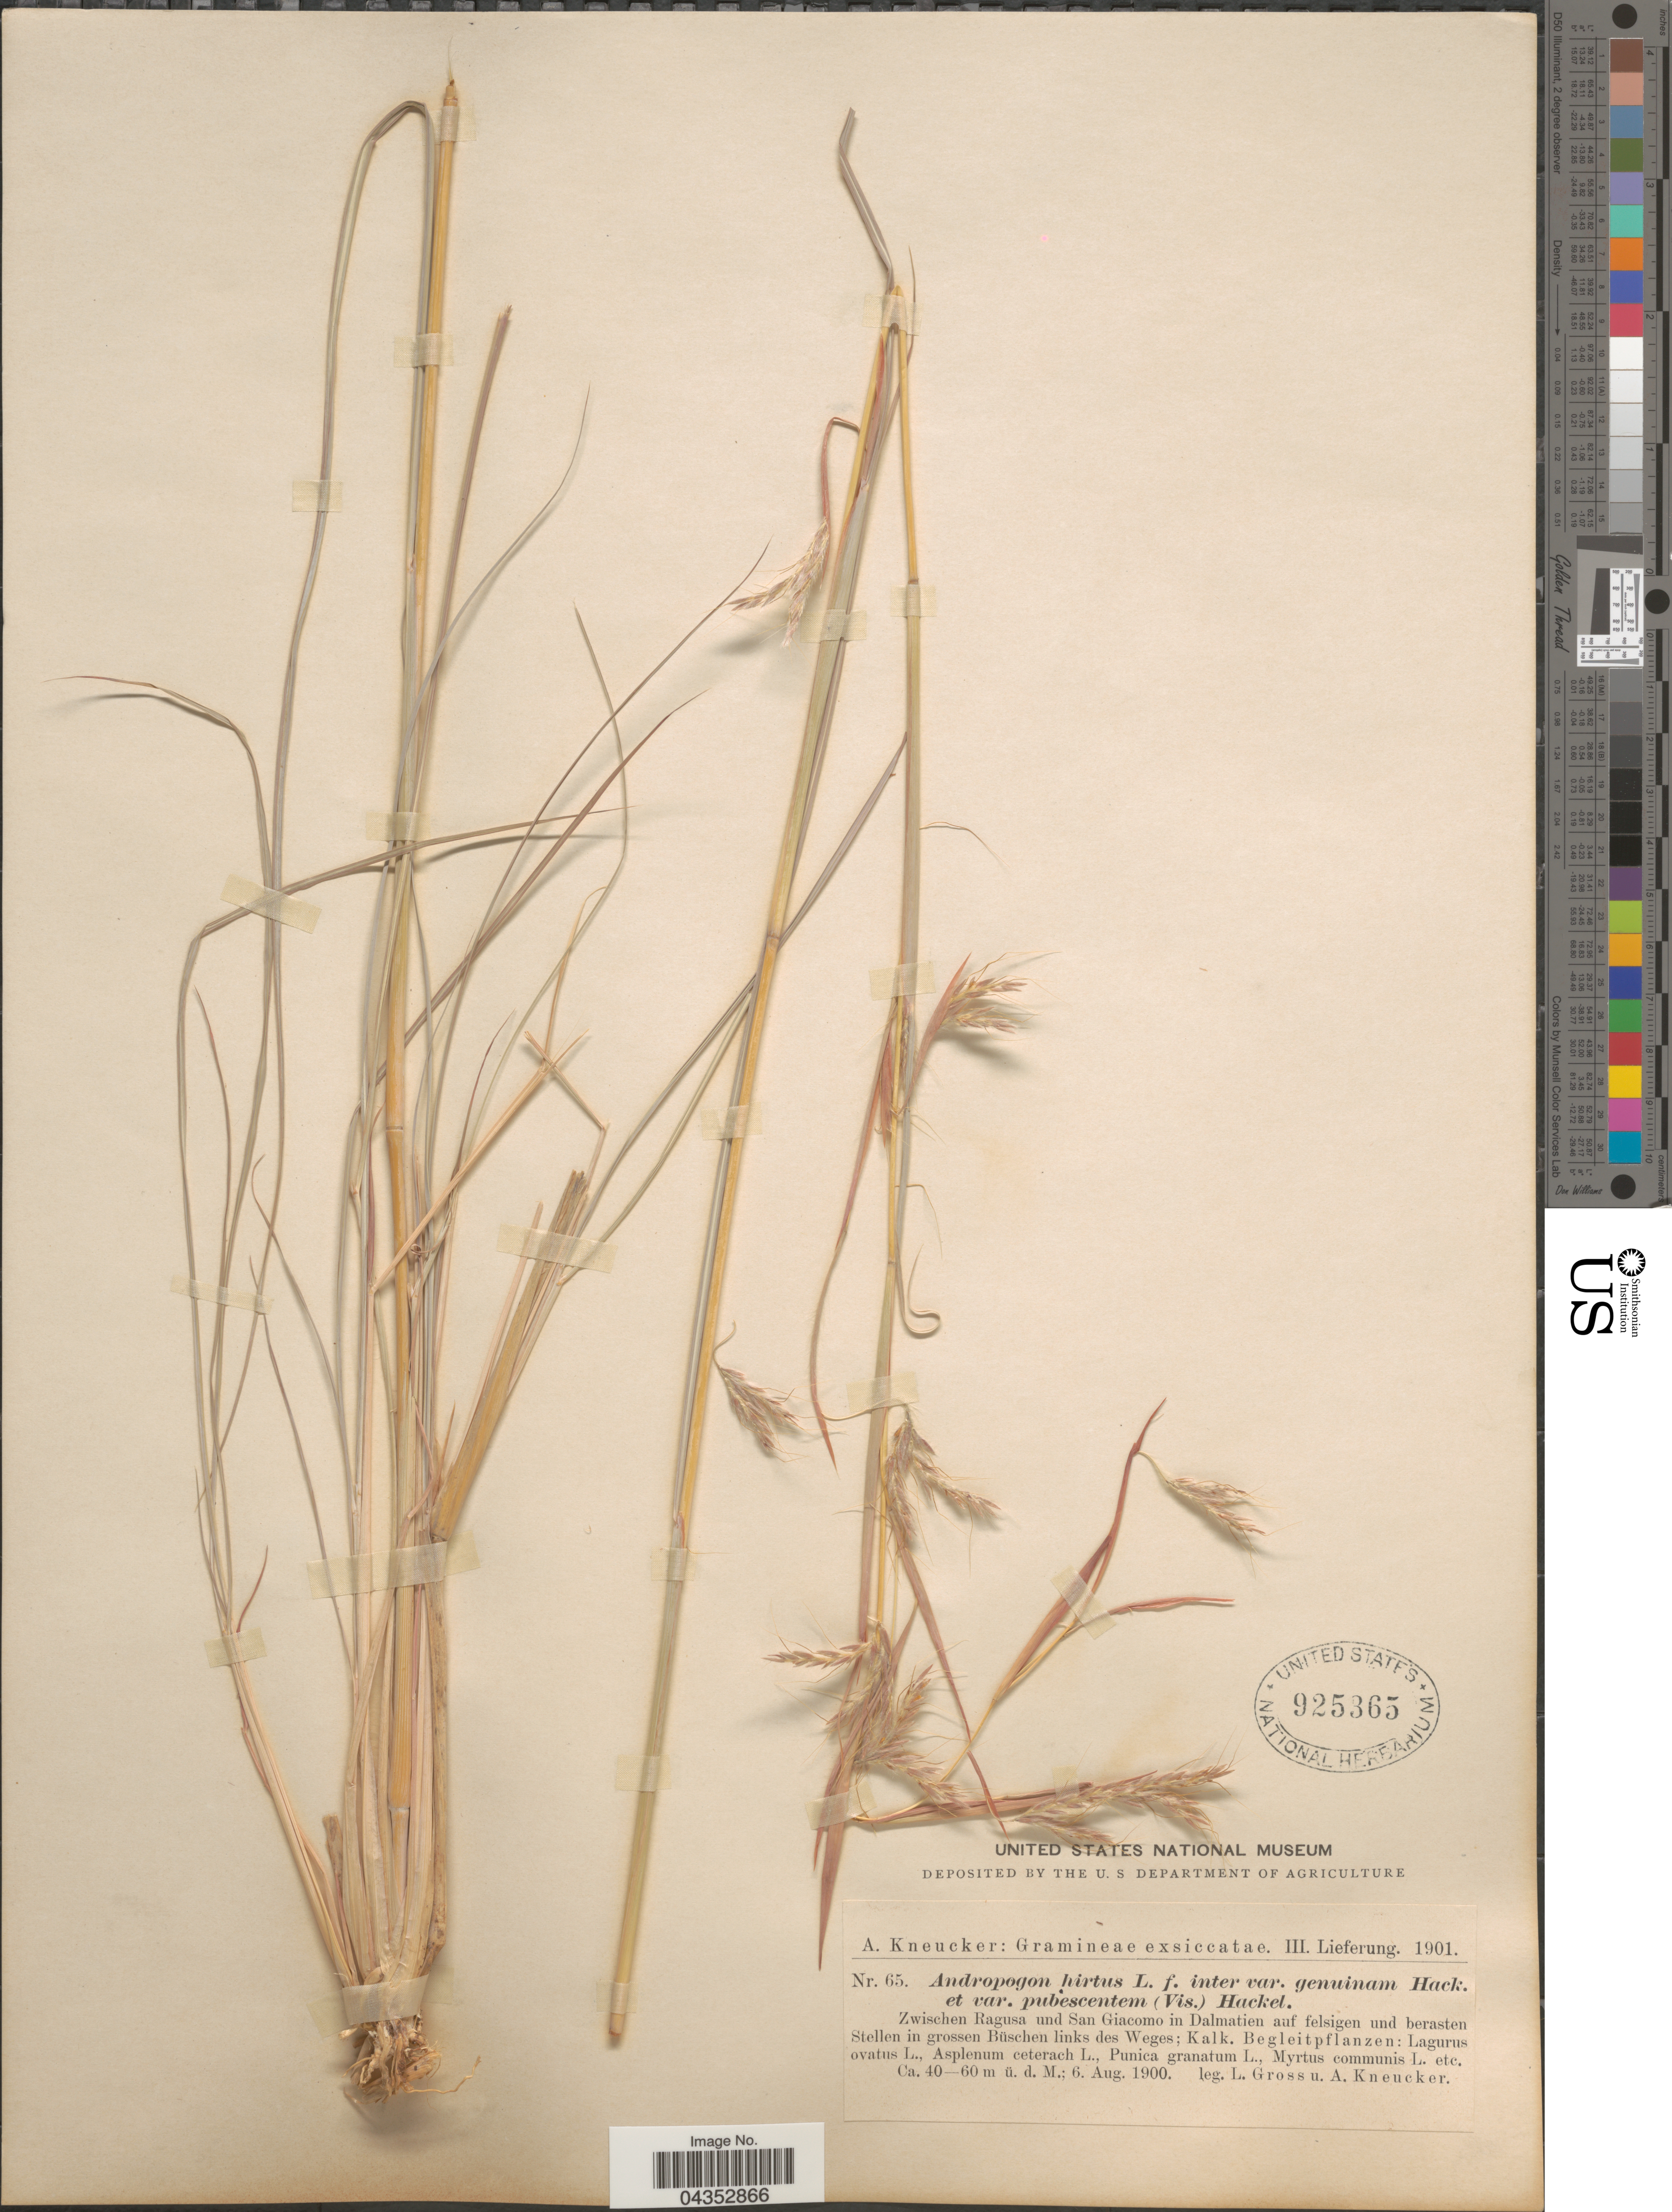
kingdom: Plantae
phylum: Tracheophyta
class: Liliopsida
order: Poales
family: Poaceae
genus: Hyparrhenia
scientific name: Hyparrhenia hirta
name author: (L.) Stapf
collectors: L. Gross & A. Kneucker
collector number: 65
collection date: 1900-08-06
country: Croatia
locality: Zwischen Ragusa und San Giacomo in Dalmatien auf felsigen und berasten Stellen in grossen Büschen links des Weges.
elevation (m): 40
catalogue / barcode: US 925365